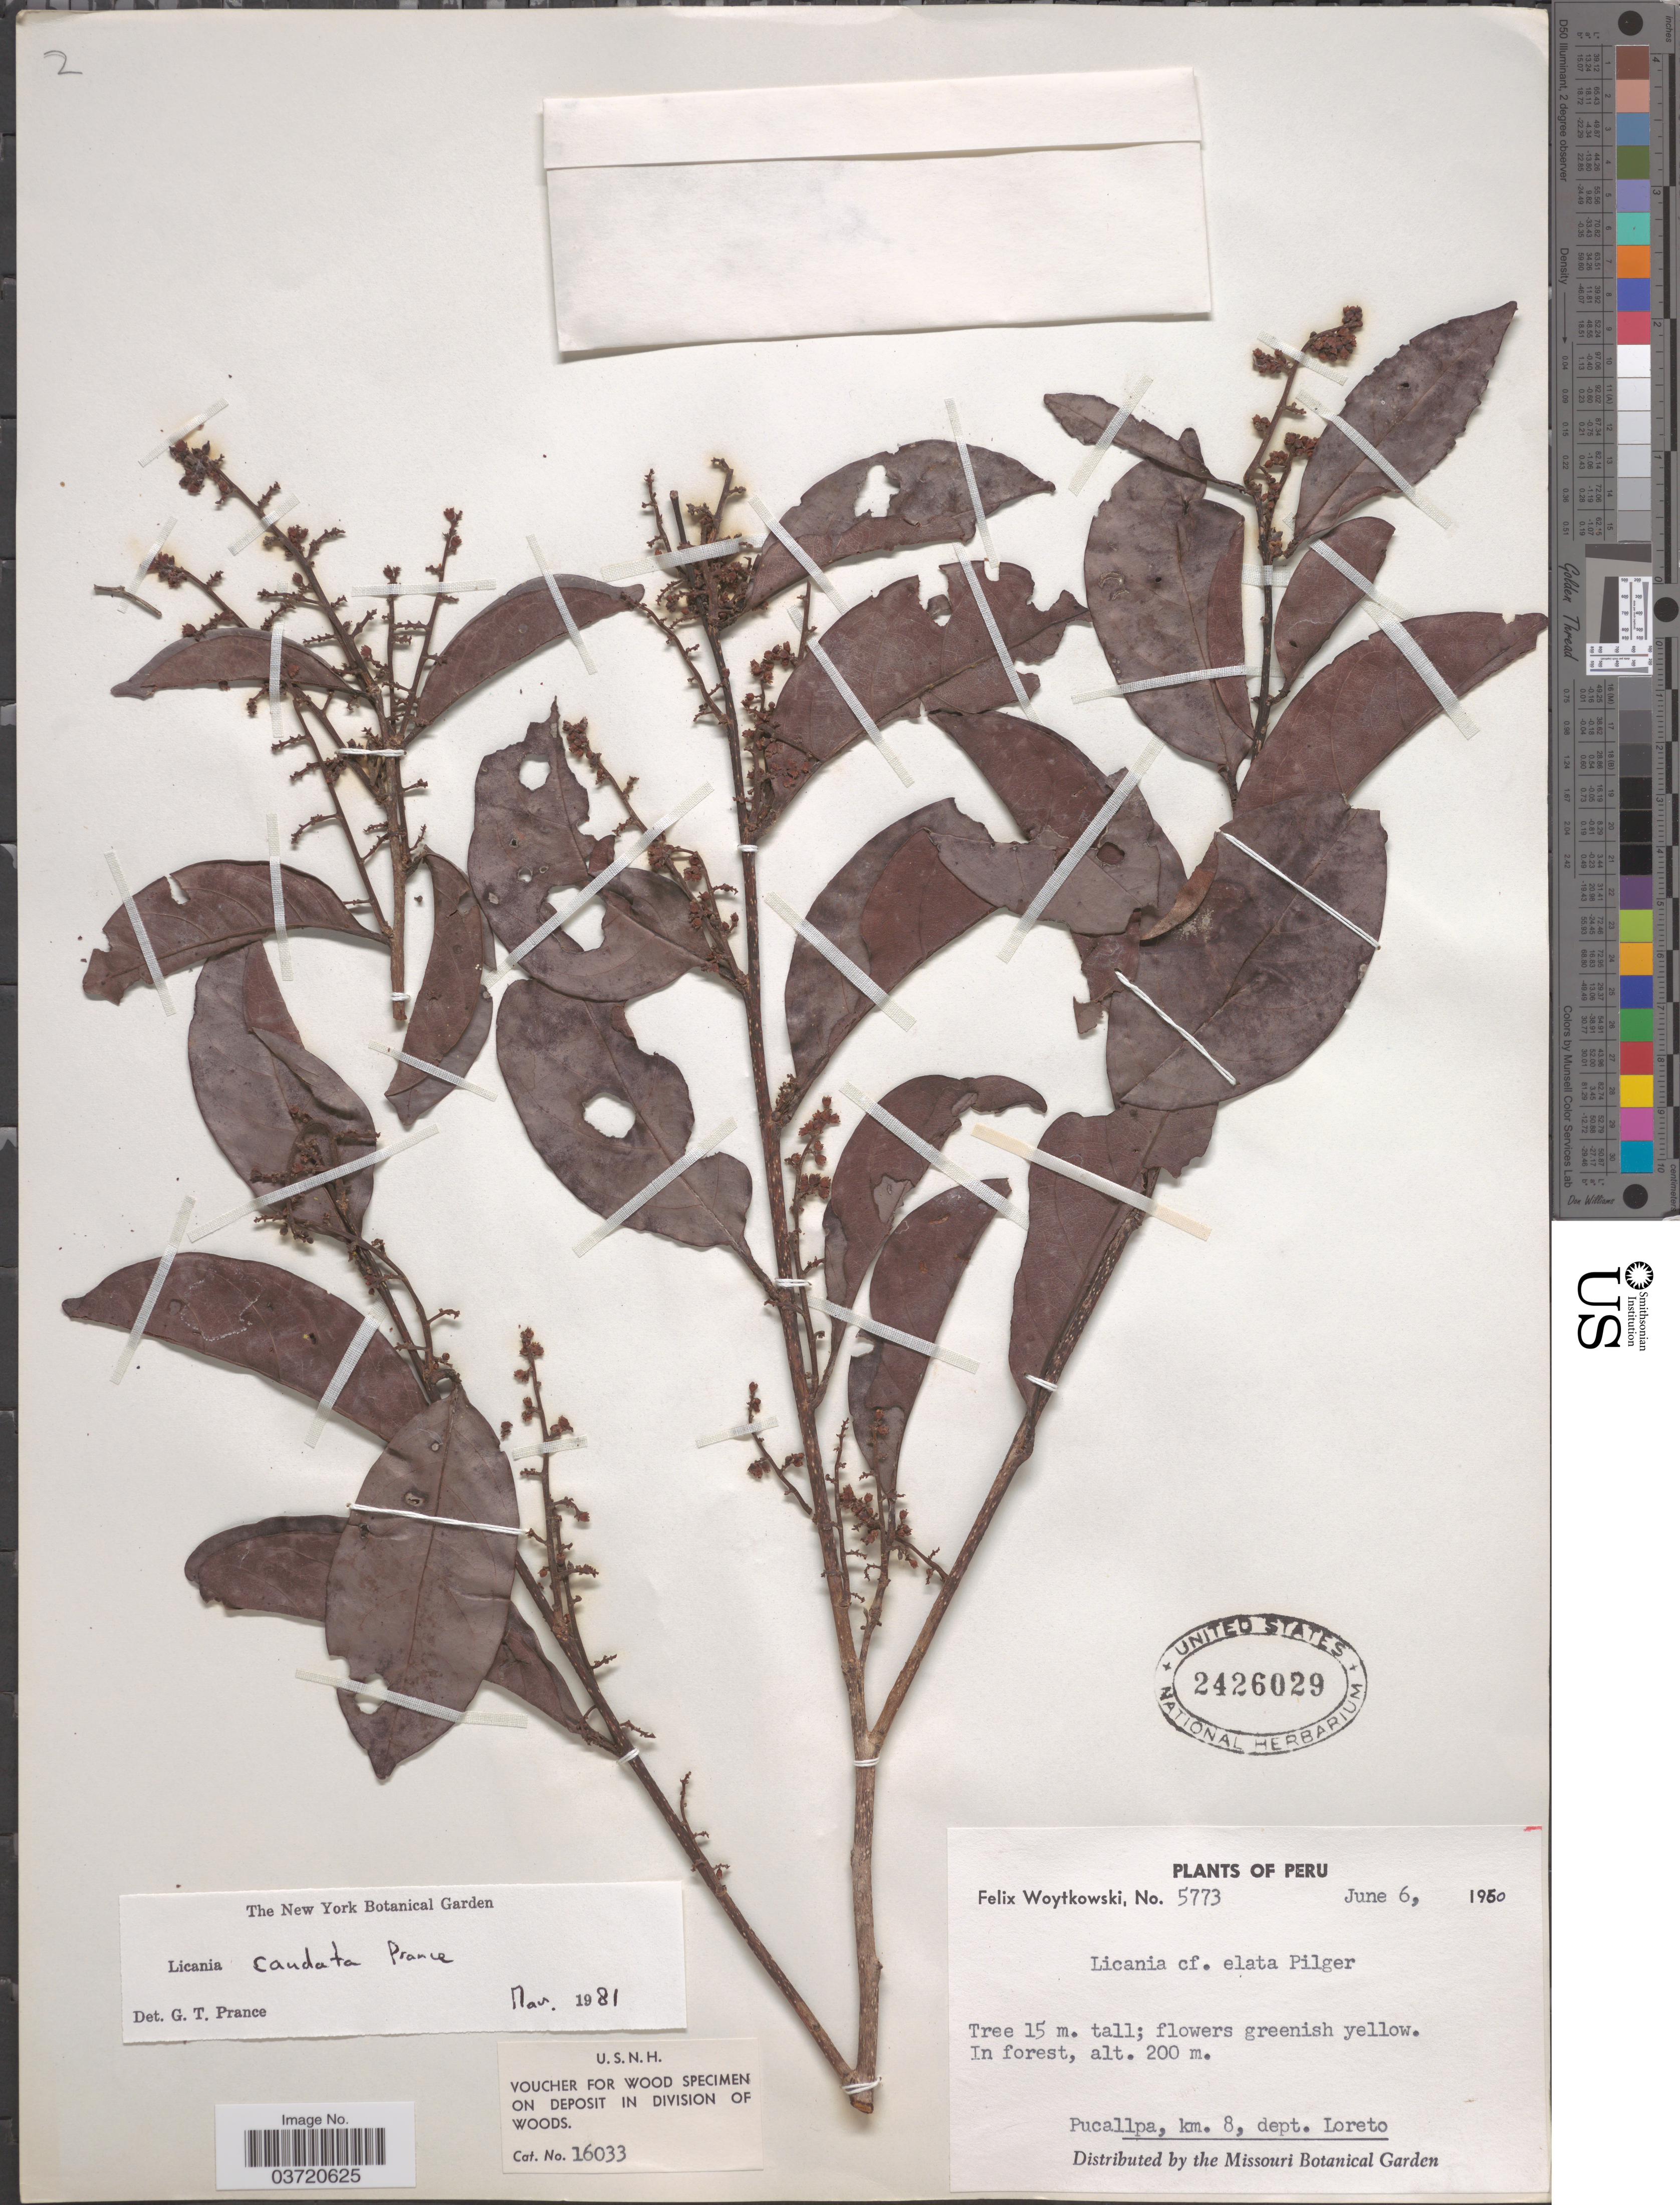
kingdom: Plantae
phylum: Tracheophyta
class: Magnoliopsida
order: Malpighiales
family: Chrysobalanaceae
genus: Hymenopus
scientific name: Hymenopus caudatus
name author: (Prance) Sothers & Prance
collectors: F. Woytkowski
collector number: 5773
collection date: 1960-06-06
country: Peru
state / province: Loreto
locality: Pucallpa, km. 8, dept. Loreto.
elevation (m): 200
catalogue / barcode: US 2426029